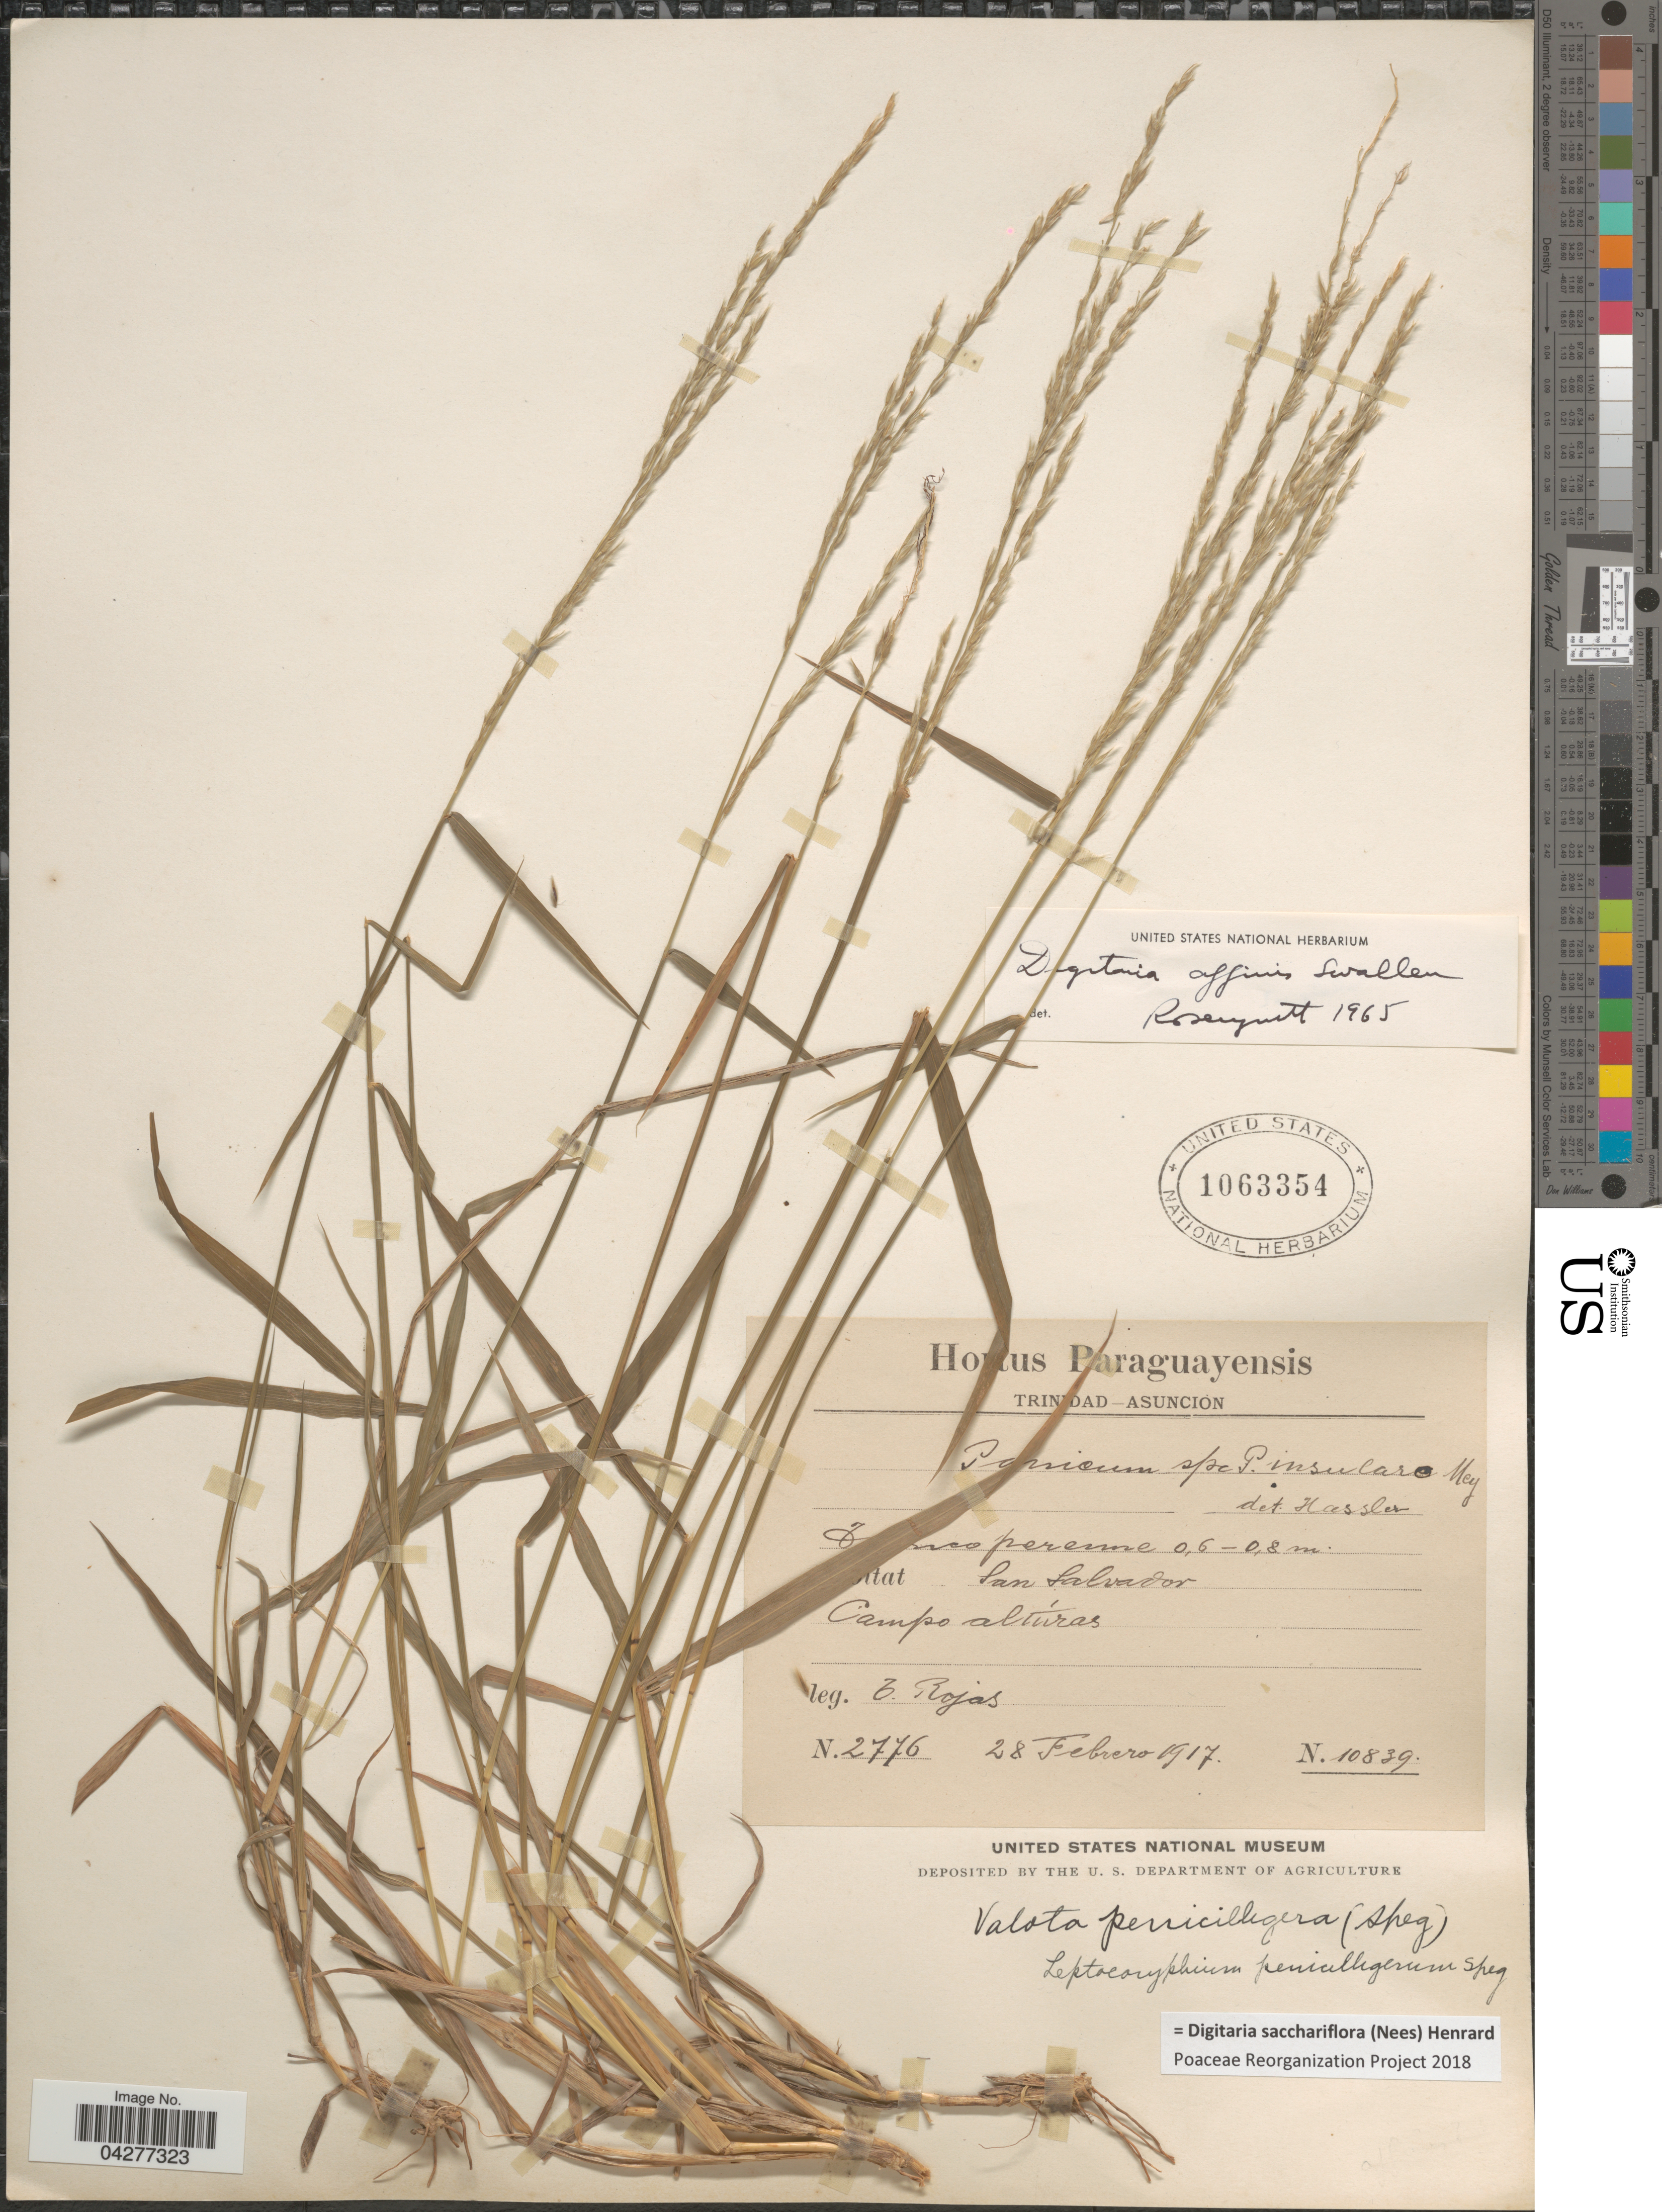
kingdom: Plantae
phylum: Tracheophyta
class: Liliopsida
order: Poales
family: Poaceae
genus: Digitaria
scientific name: Digitaria sacchariflora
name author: (Nees) Henr.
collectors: B. Rojas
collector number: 2776/10839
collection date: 1917-02-28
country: Paraguay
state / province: Guairá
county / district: San Salvador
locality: Campo alturas. San Salvador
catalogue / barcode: US 1063354